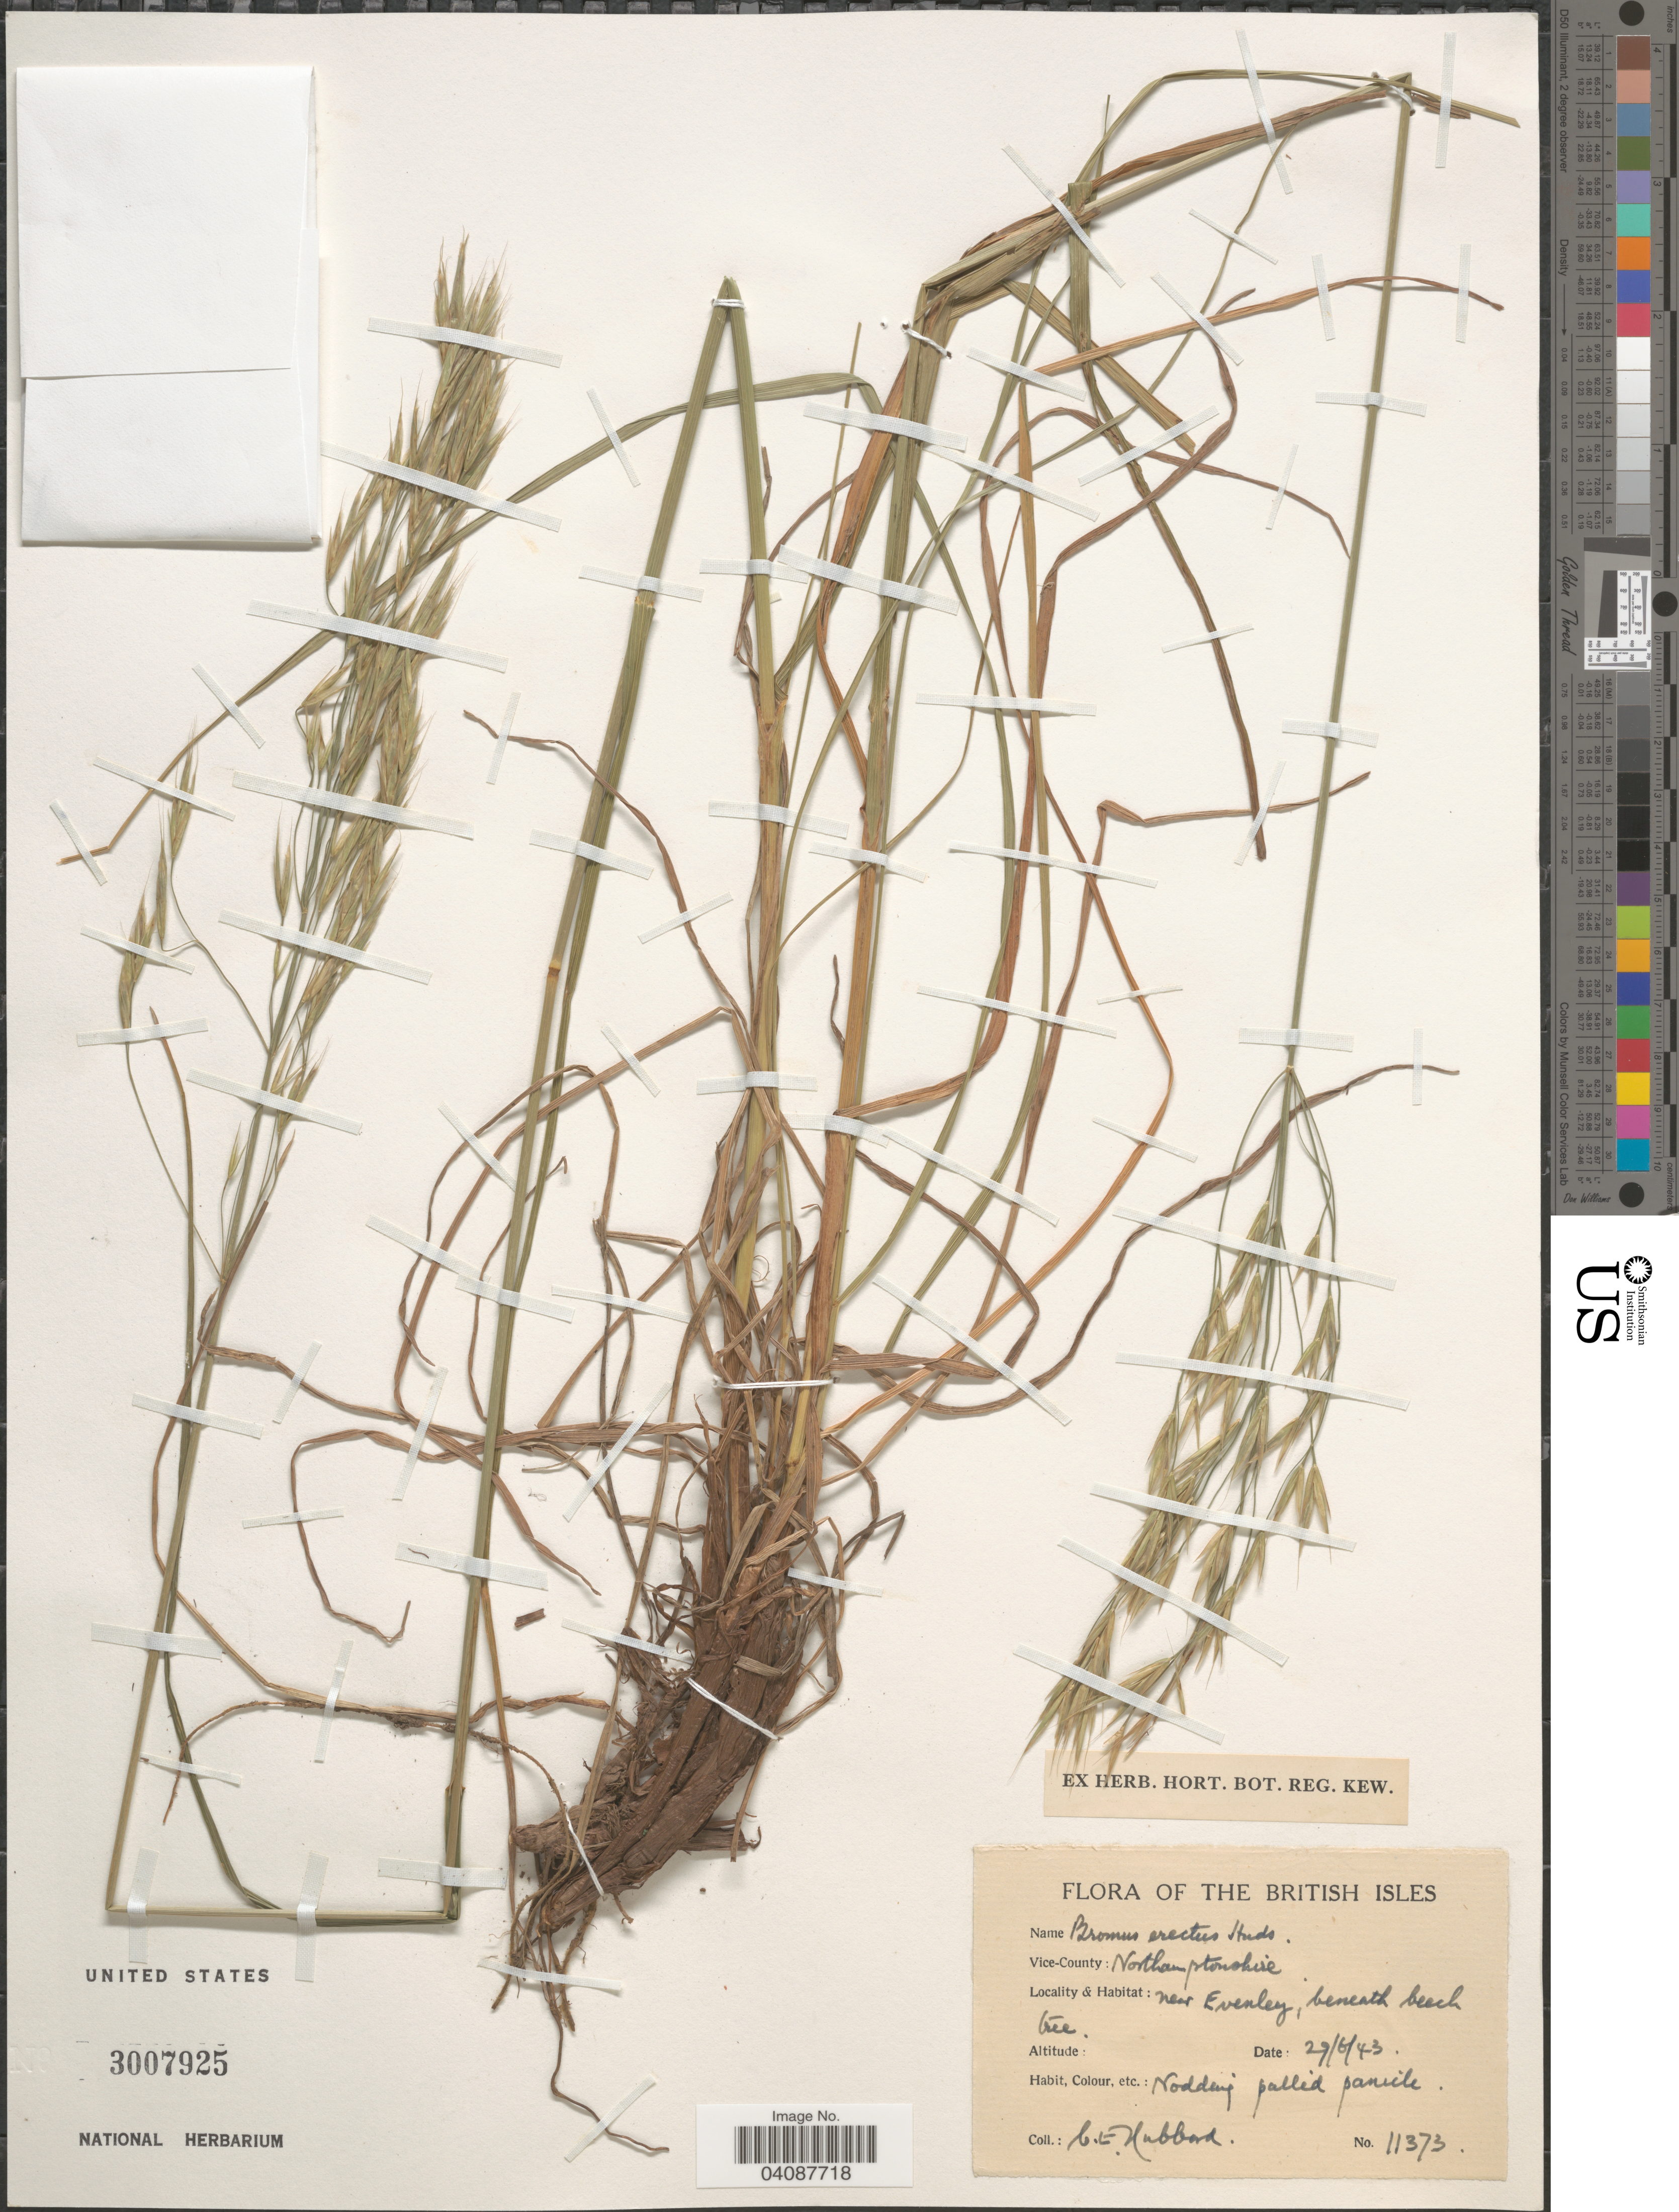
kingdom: Plantae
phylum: Tracheophyta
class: Liliopsida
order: Poales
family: Poaceae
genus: Bromus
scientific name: Bromus erectus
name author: Huds.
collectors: C. E. Hubbard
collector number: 11373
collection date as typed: Transcribed d/m/y: 27/6/43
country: United Kingdom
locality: The British Isles. Vice-County: Northern [illegible text]shire. Near Everley, beneath beech tree.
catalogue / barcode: US 3007925